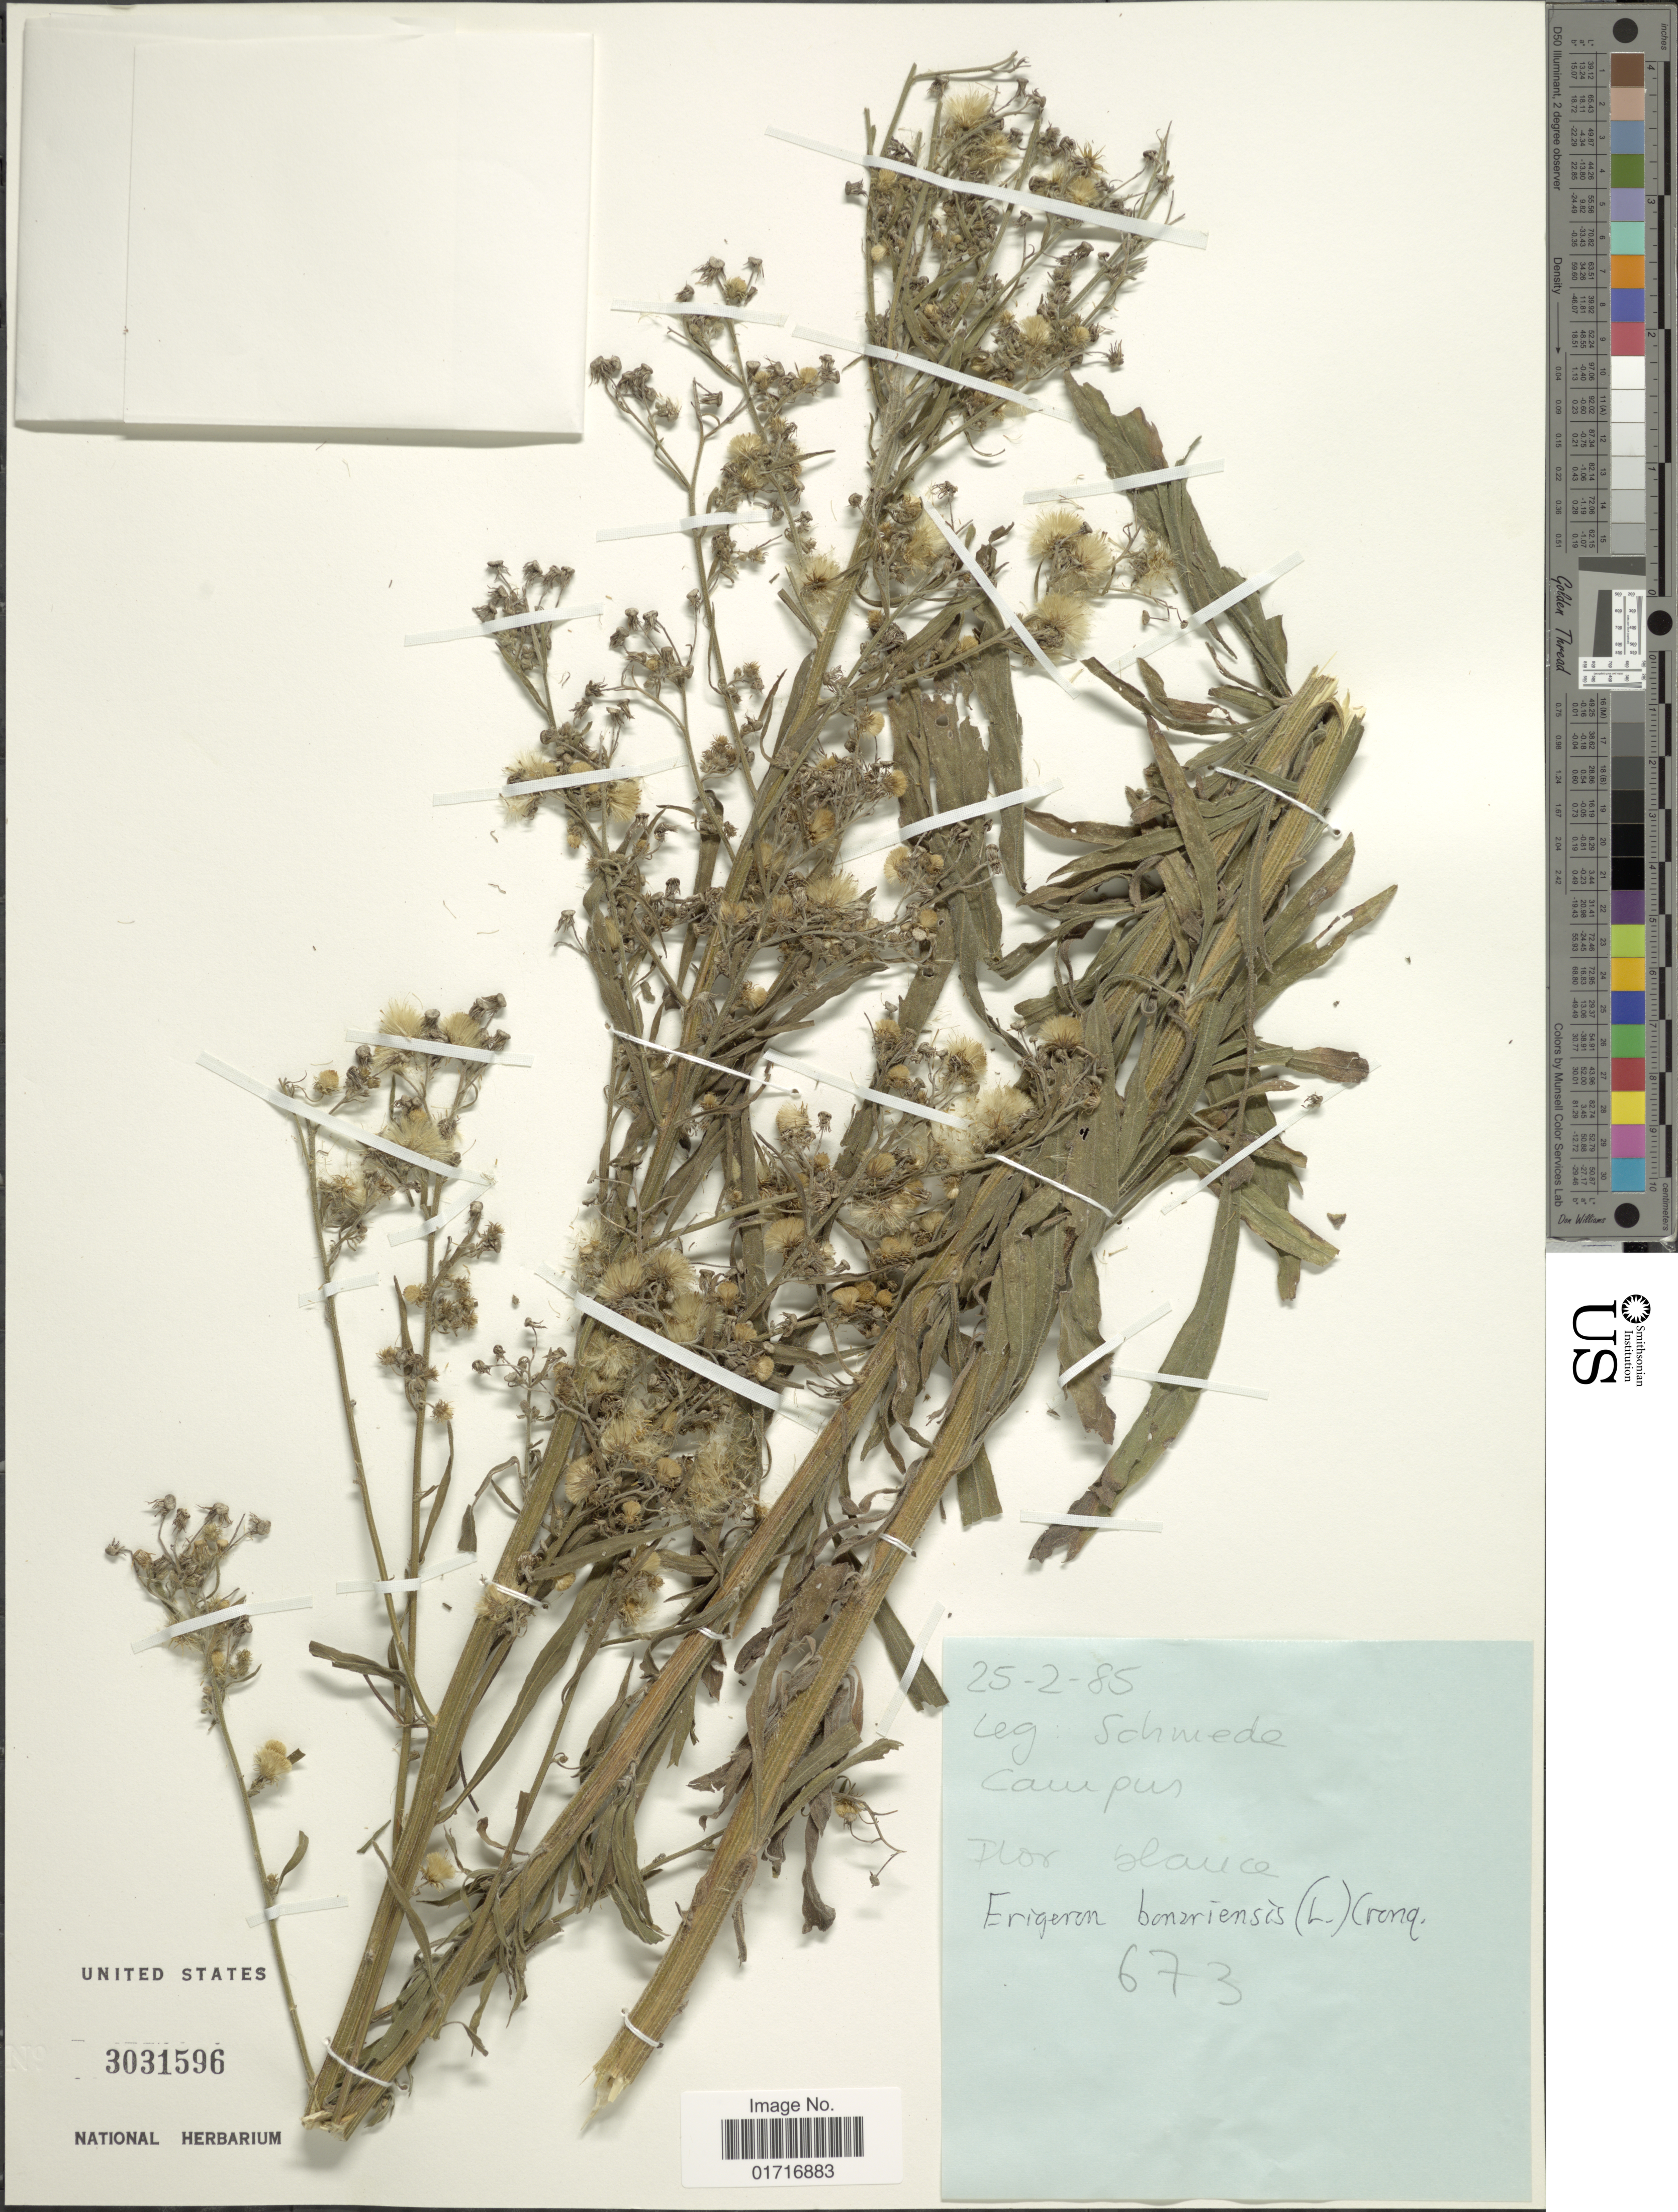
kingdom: Plantae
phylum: Tracheophyta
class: Magnoliopsida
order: Asterales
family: Asteraceae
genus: Conyza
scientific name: Conyza bonariensis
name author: (L.) Cronq.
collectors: G. Schmeda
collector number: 673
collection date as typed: Transcribed d/m/y: 25/2/85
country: Germany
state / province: Niedersachsen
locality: Flor. Slauce [interpreted]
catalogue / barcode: US 3031596